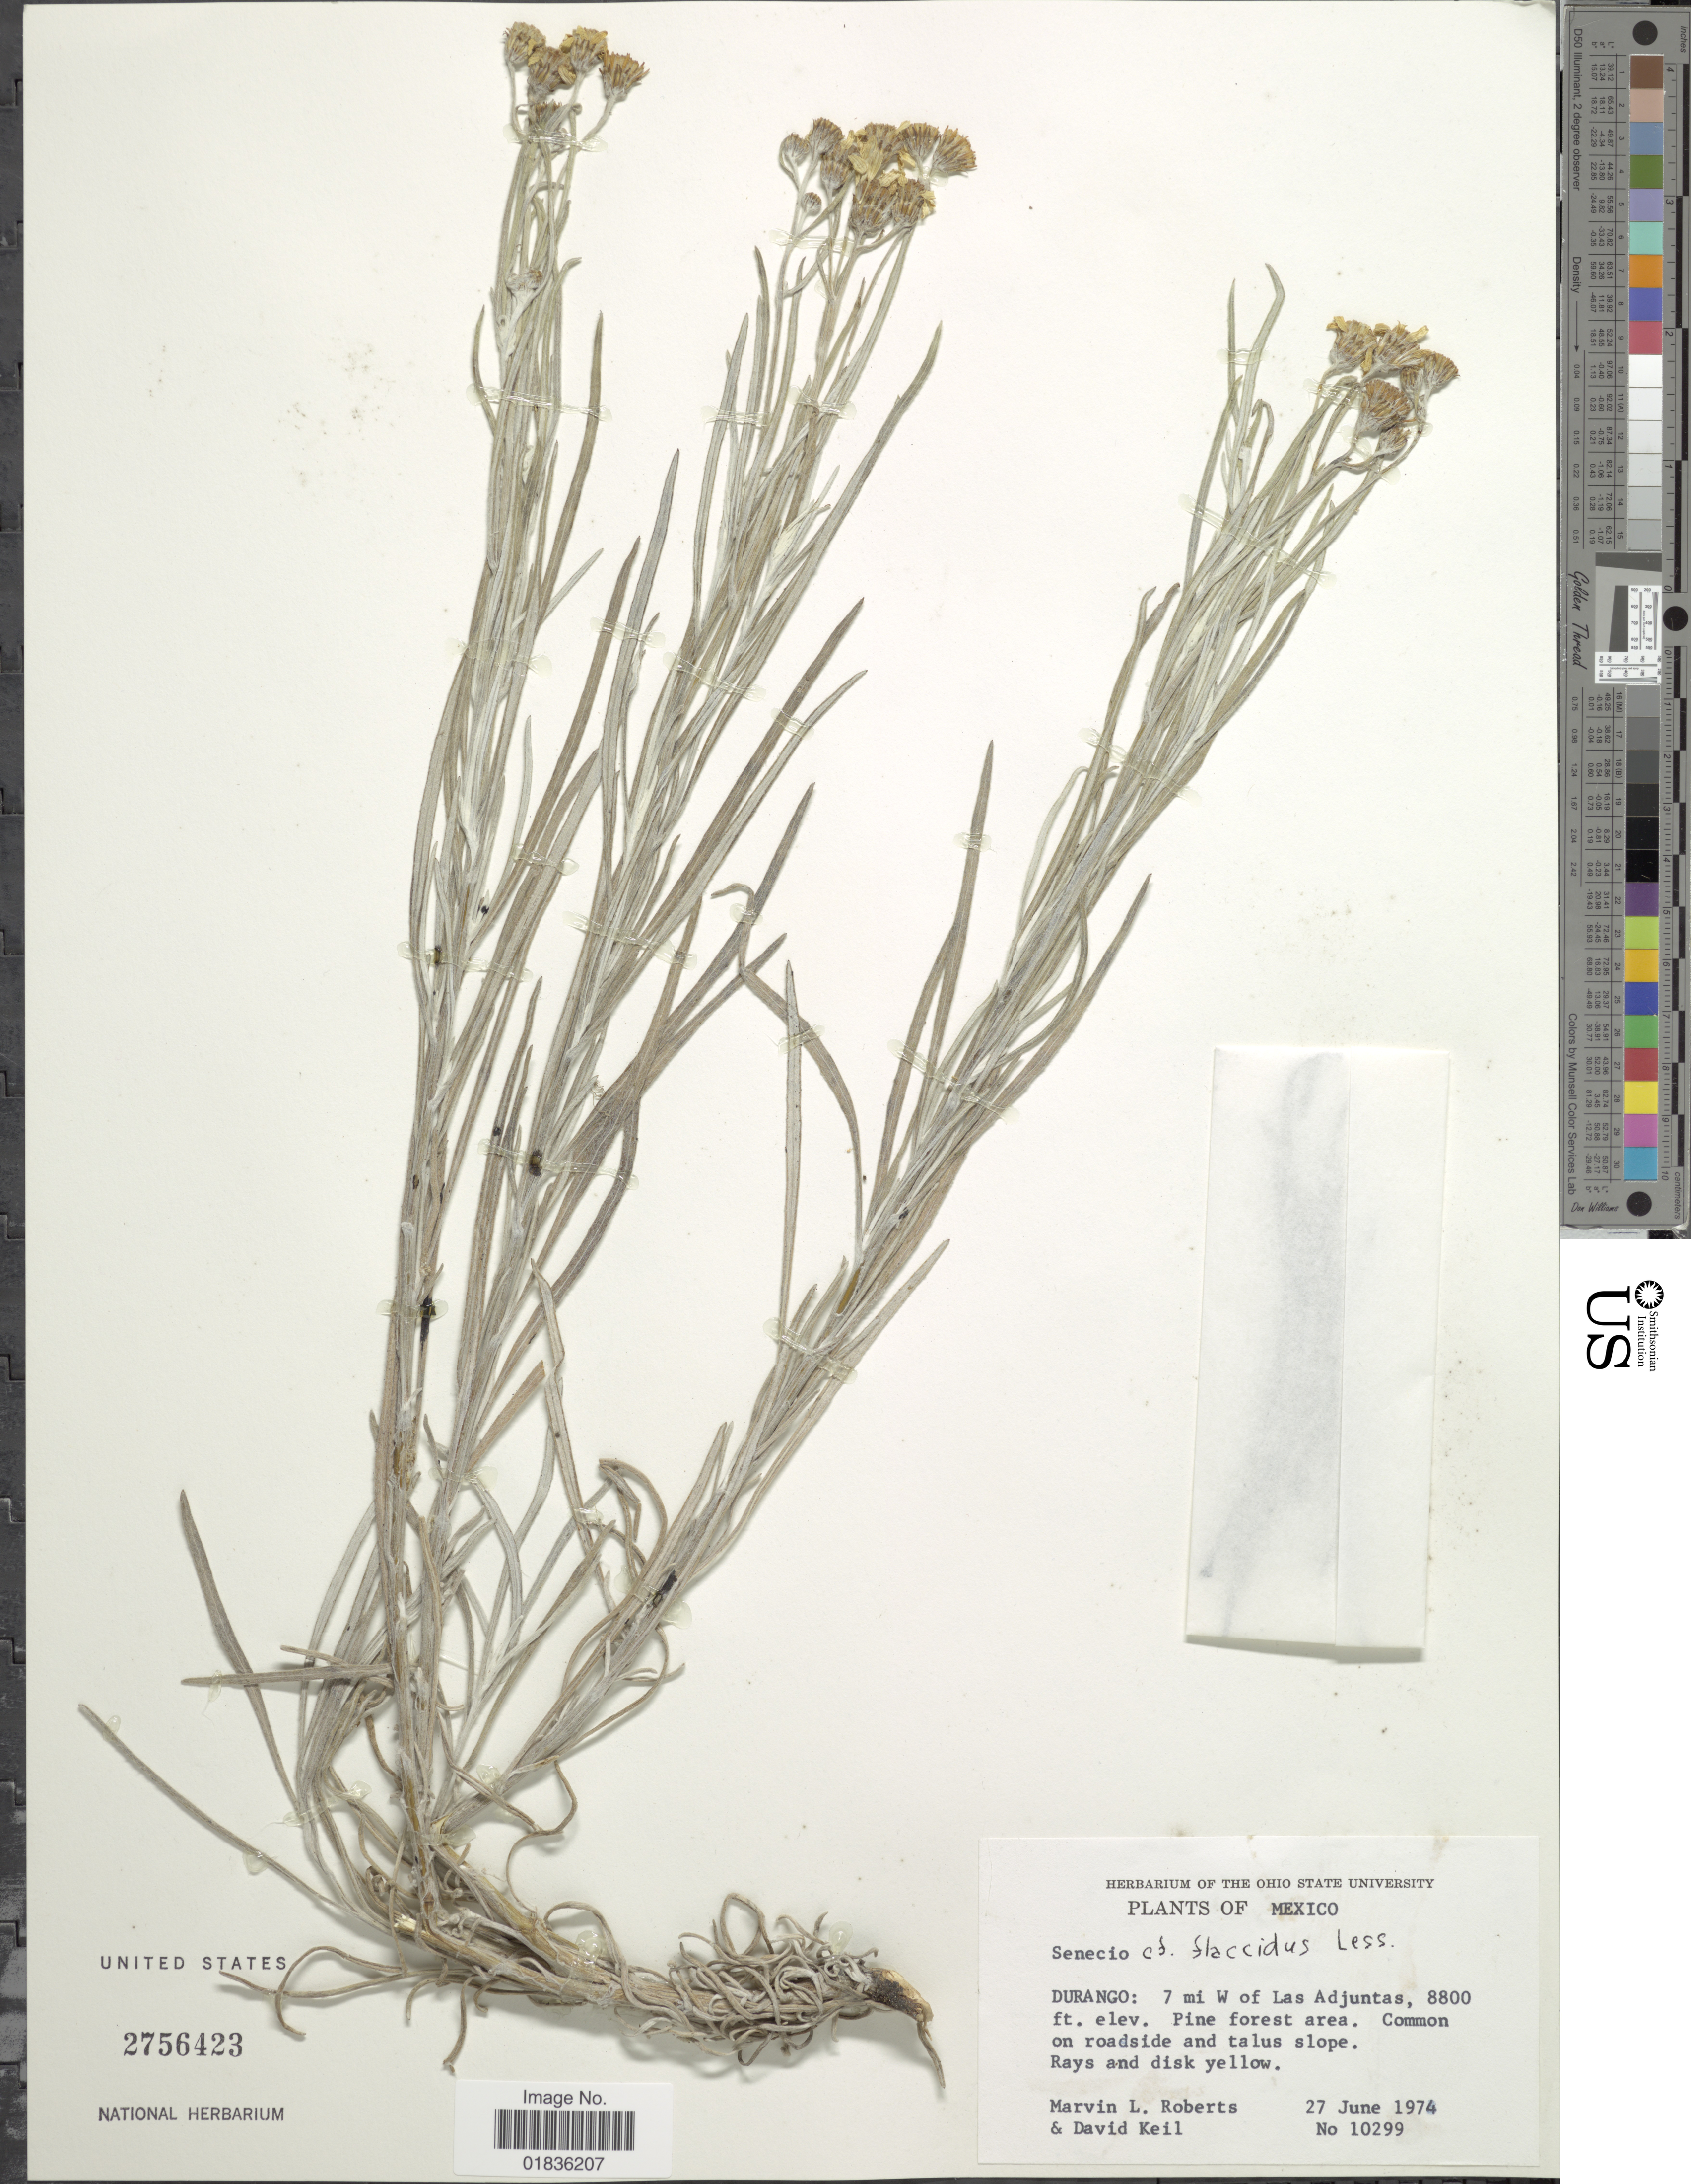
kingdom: Plantae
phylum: Tracheophyta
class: Magnoliopsida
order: Asterales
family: Asteraceae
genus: Senecio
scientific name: Senecio flaccidus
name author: Less.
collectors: M. Roberts & D. Neill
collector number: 10299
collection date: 1974-06-27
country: Mexico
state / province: Durango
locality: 7 mi W of Las Adjuntas, pine forest area, common on roadside and talus slope.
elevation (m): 2682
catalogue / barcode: US 2756423